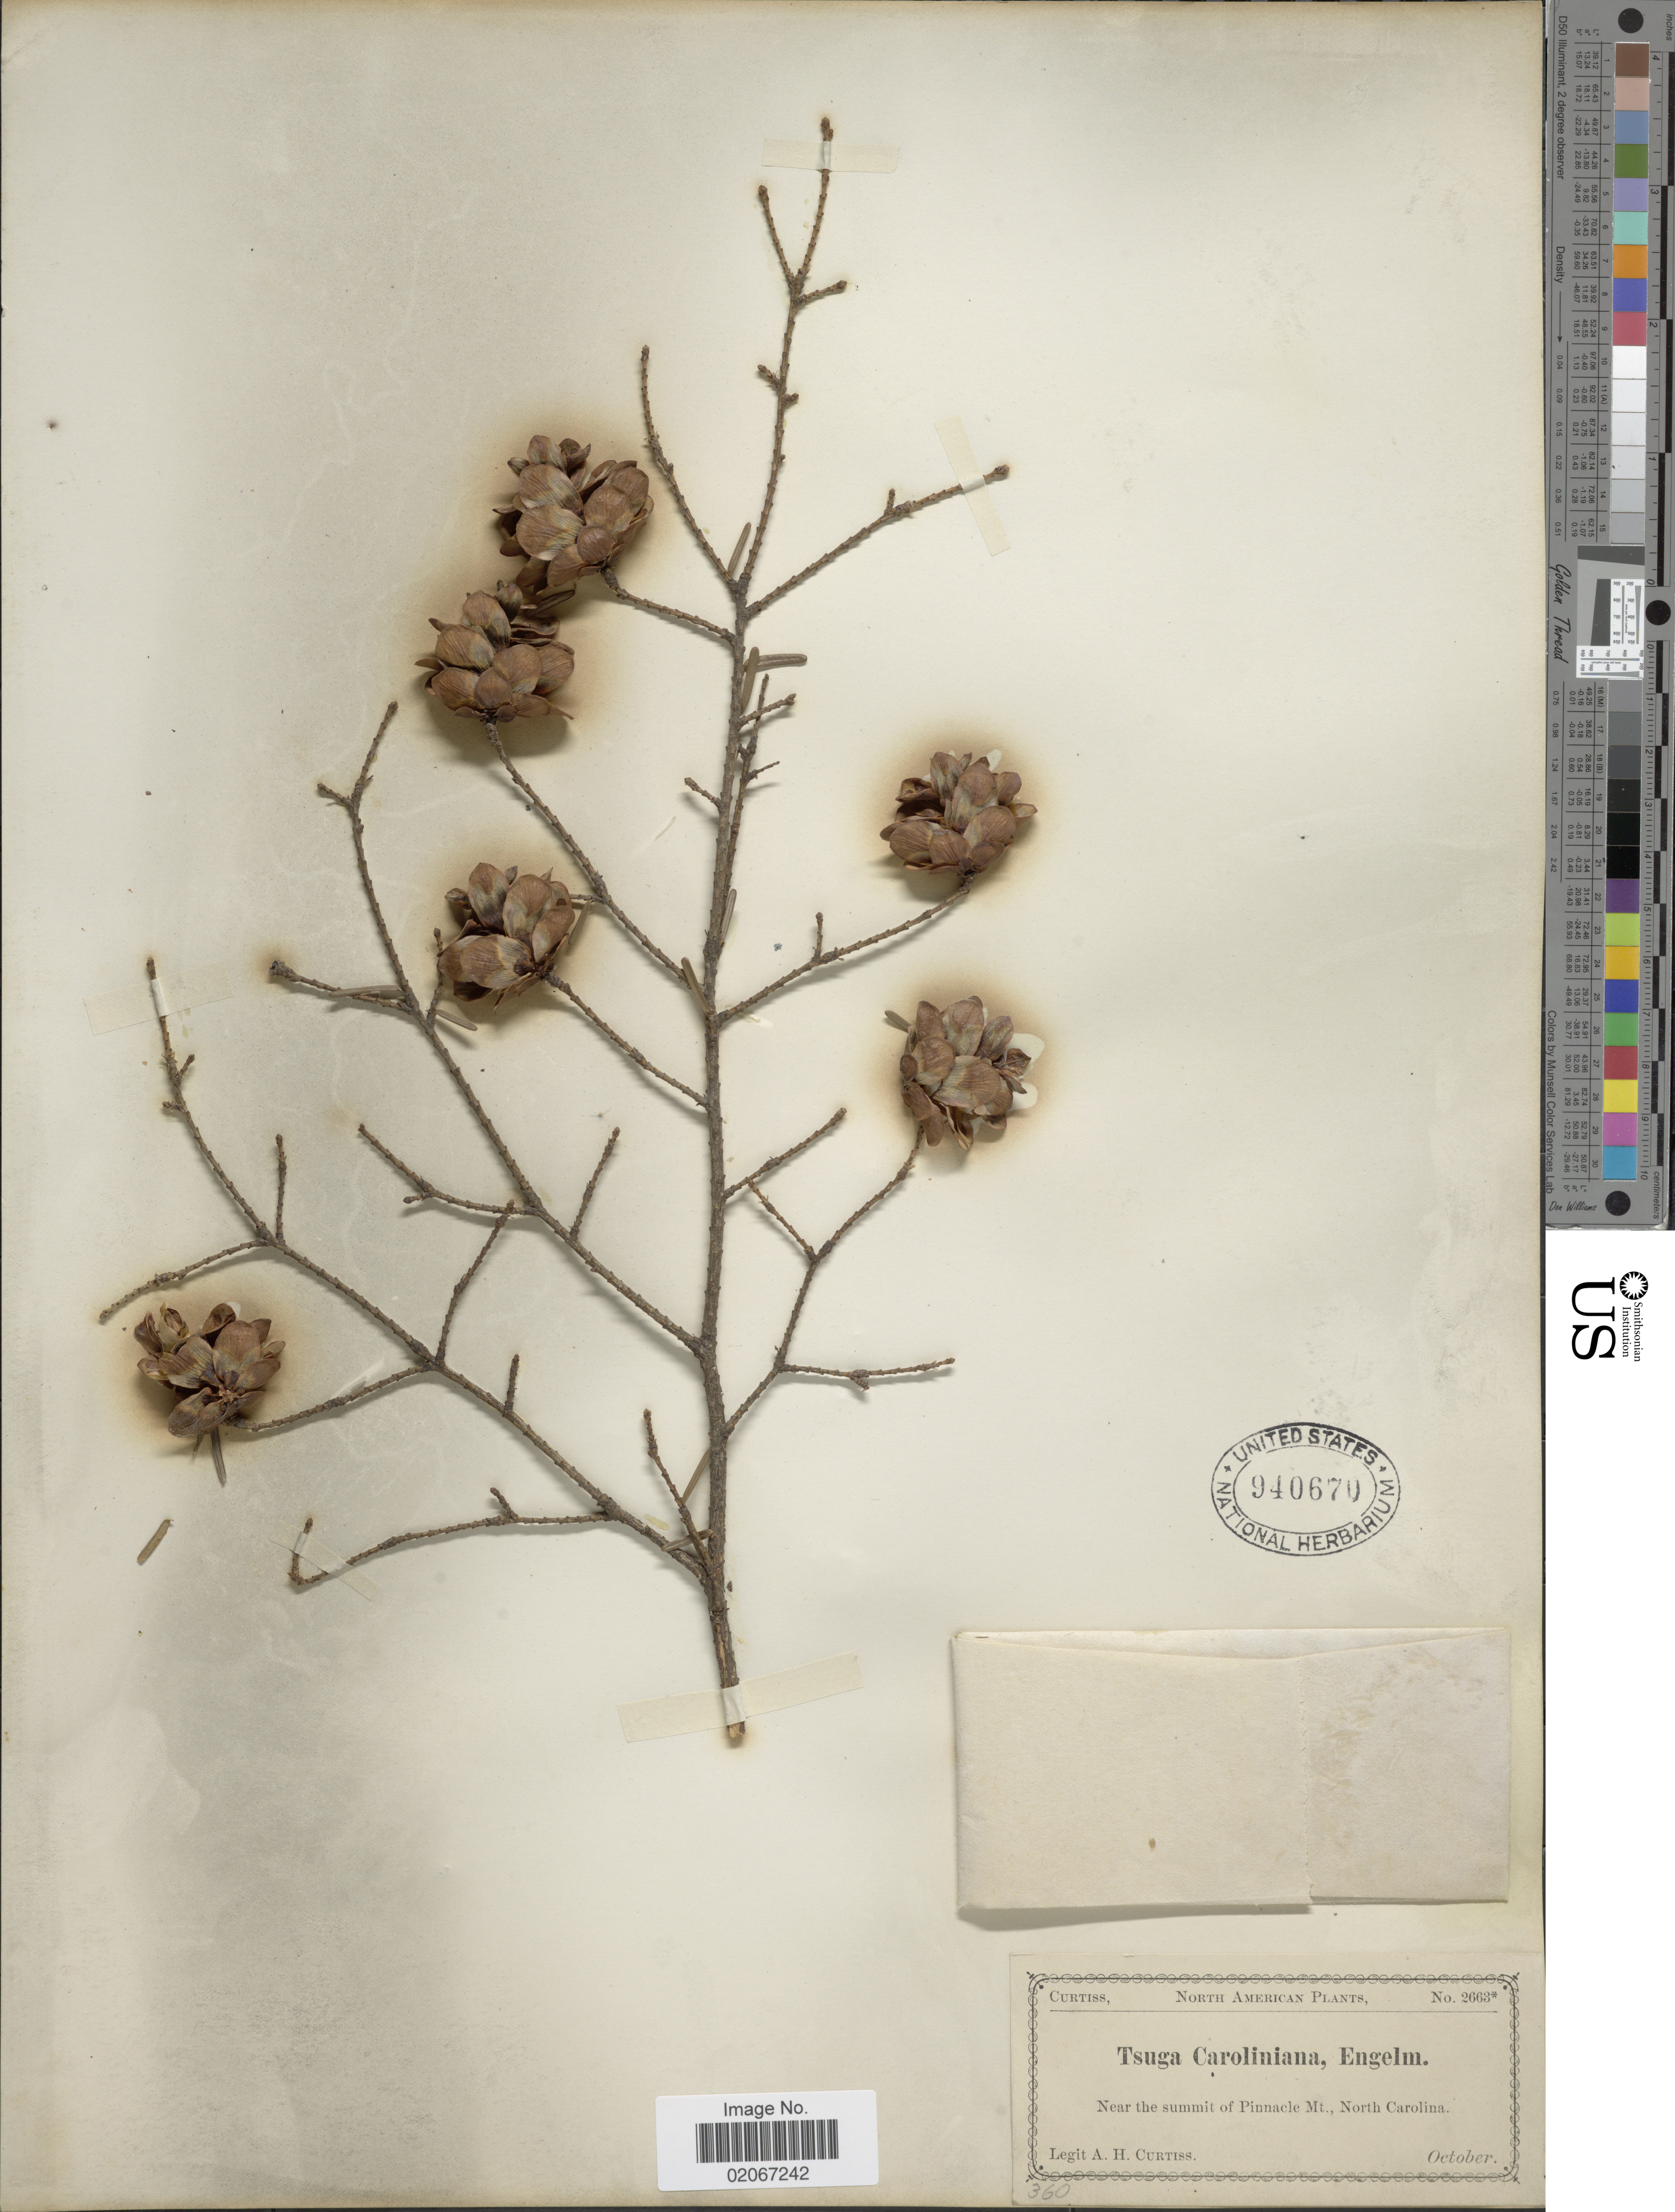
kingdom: Plantae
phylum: Tracheophyta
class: Pinopsida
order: Pinales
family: Pinaceae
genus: Tsuga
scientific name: Tsuga caroliniana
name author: Engelm.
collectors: A. H. Curtiss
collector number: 2663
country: United States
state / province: North Carolina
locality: Near the summit of Pinnacle Mt.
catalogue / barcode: US 940670